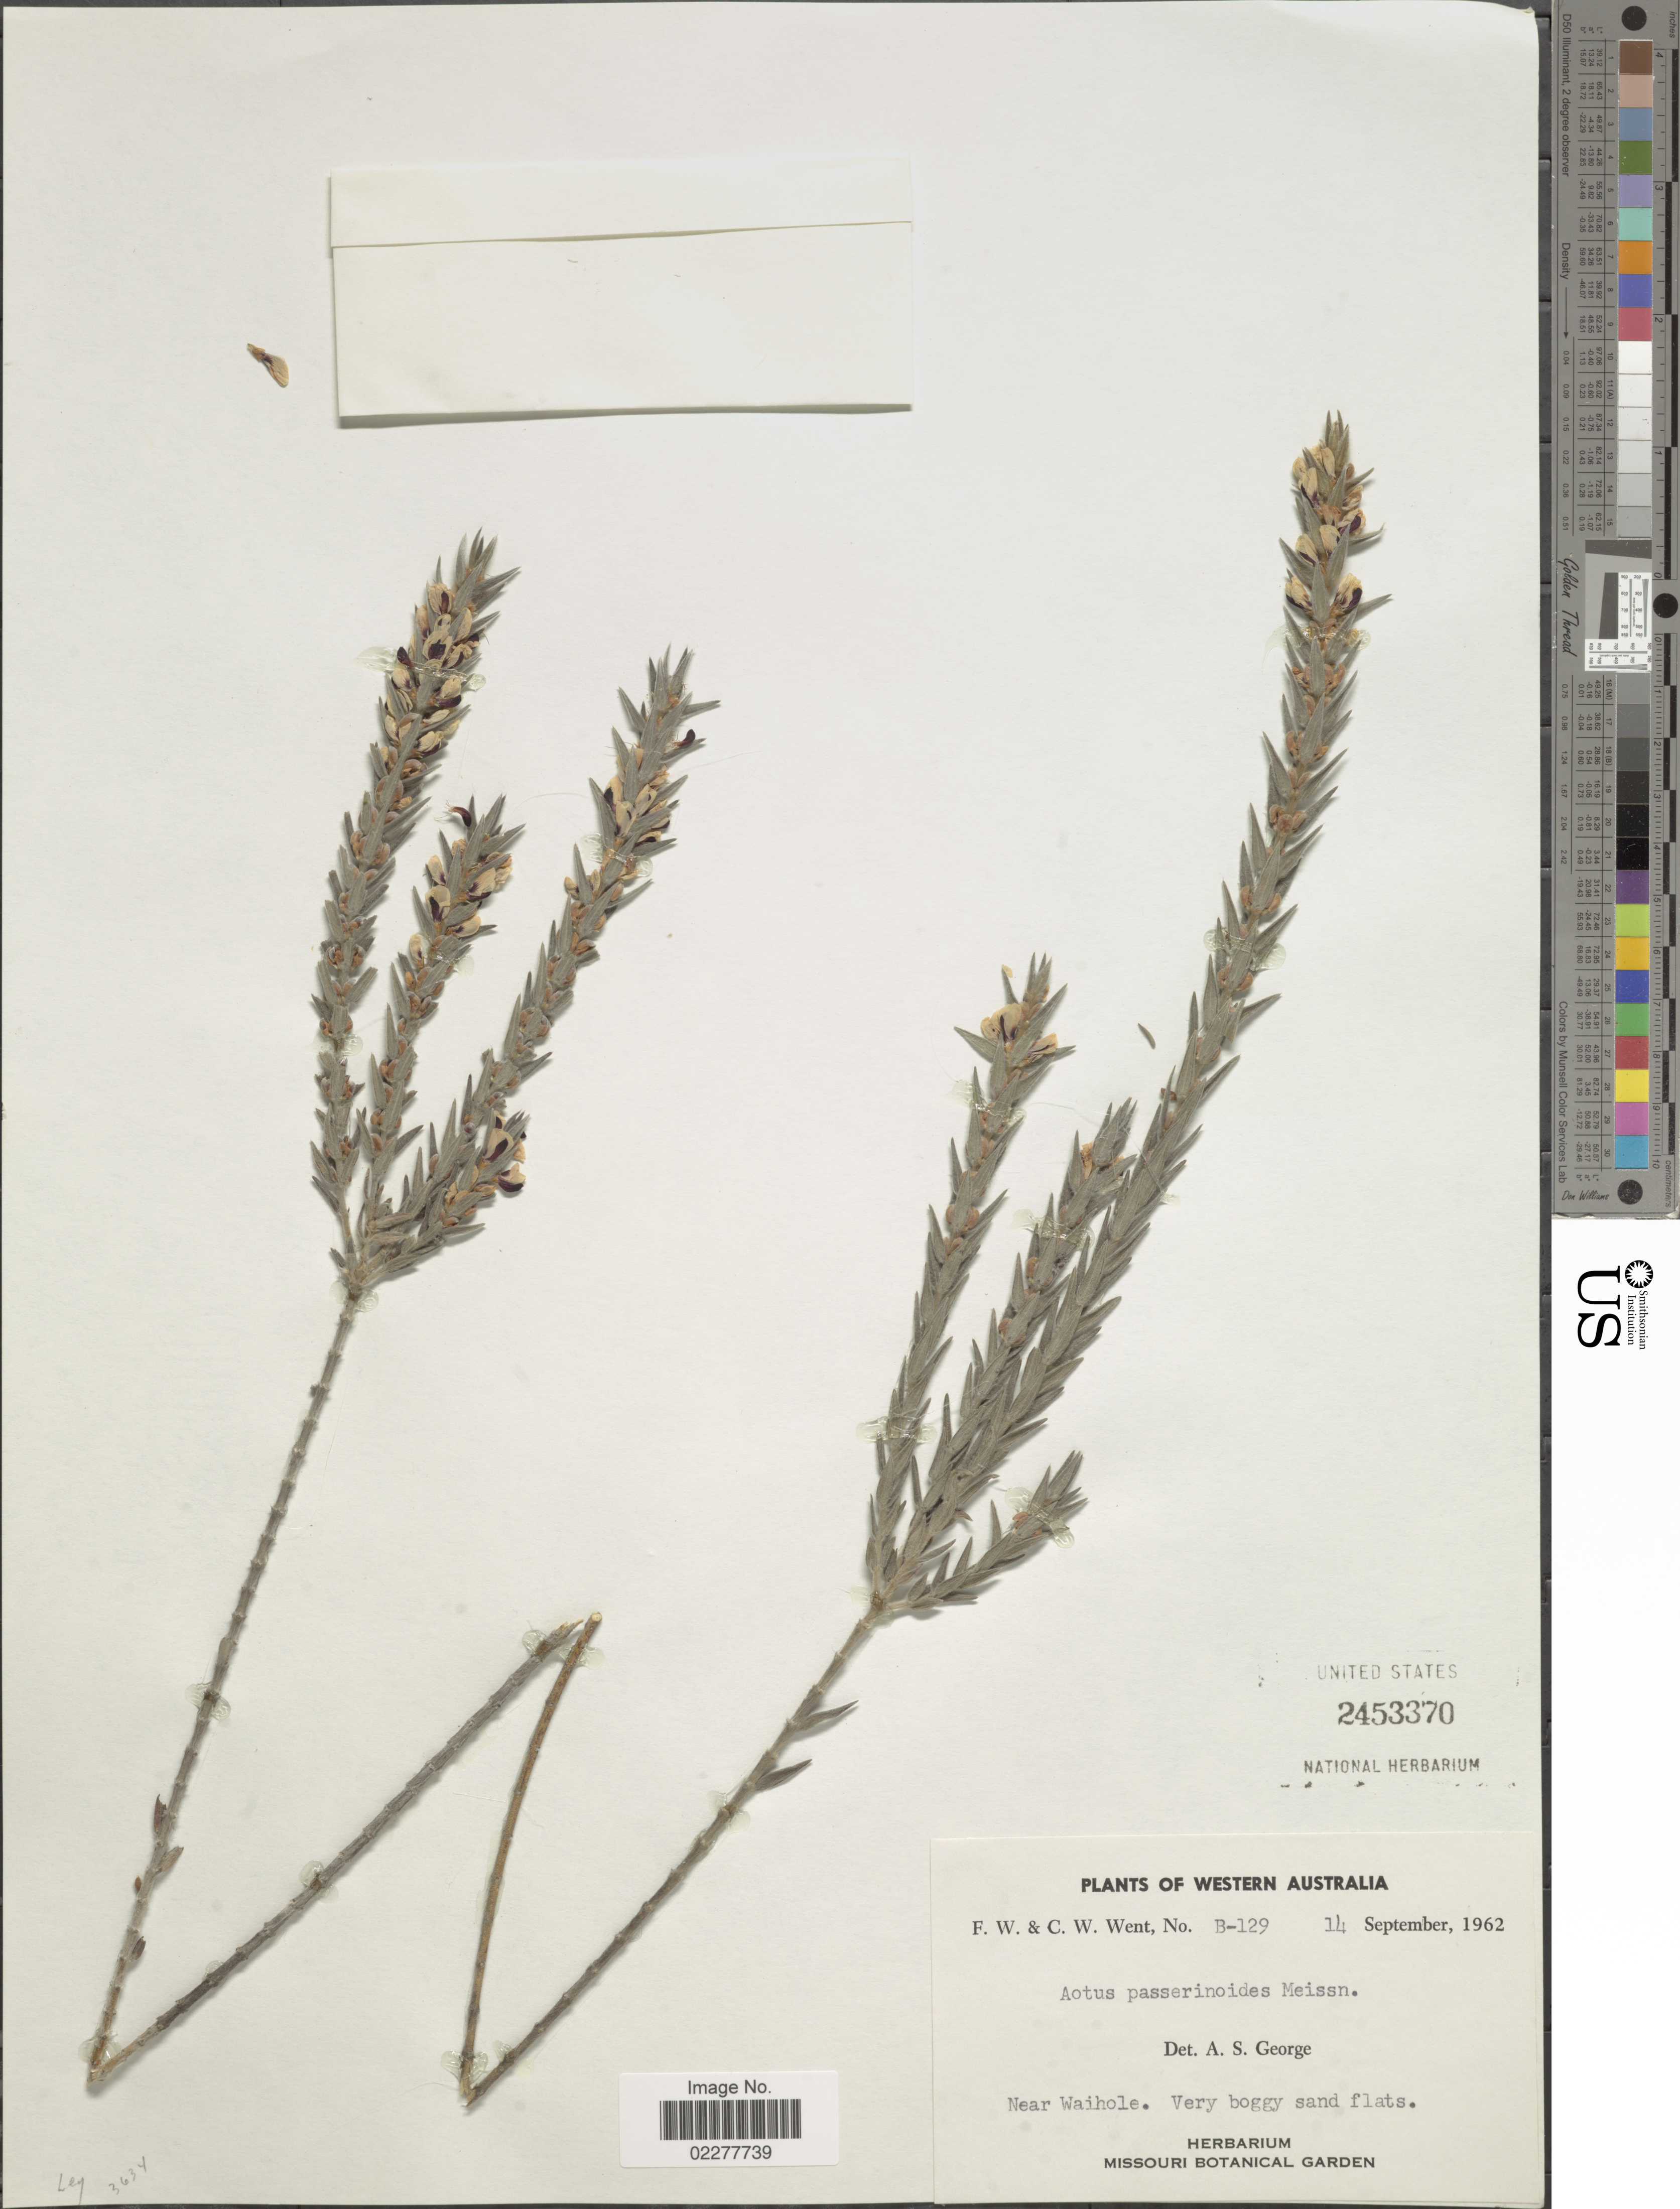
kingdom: Plantae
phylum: Tracheophyta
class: Magnoliopsida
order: Fabales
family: Fabaceae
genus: Aotus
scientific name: Aotus passerinoides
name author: Meissner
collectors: F. W. Went & C. W. Went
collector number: B-129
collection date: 1962-09-14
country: Australia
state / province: Western Australia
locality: Near Waihole. Very boggy sand flats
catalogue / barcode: US 2453370